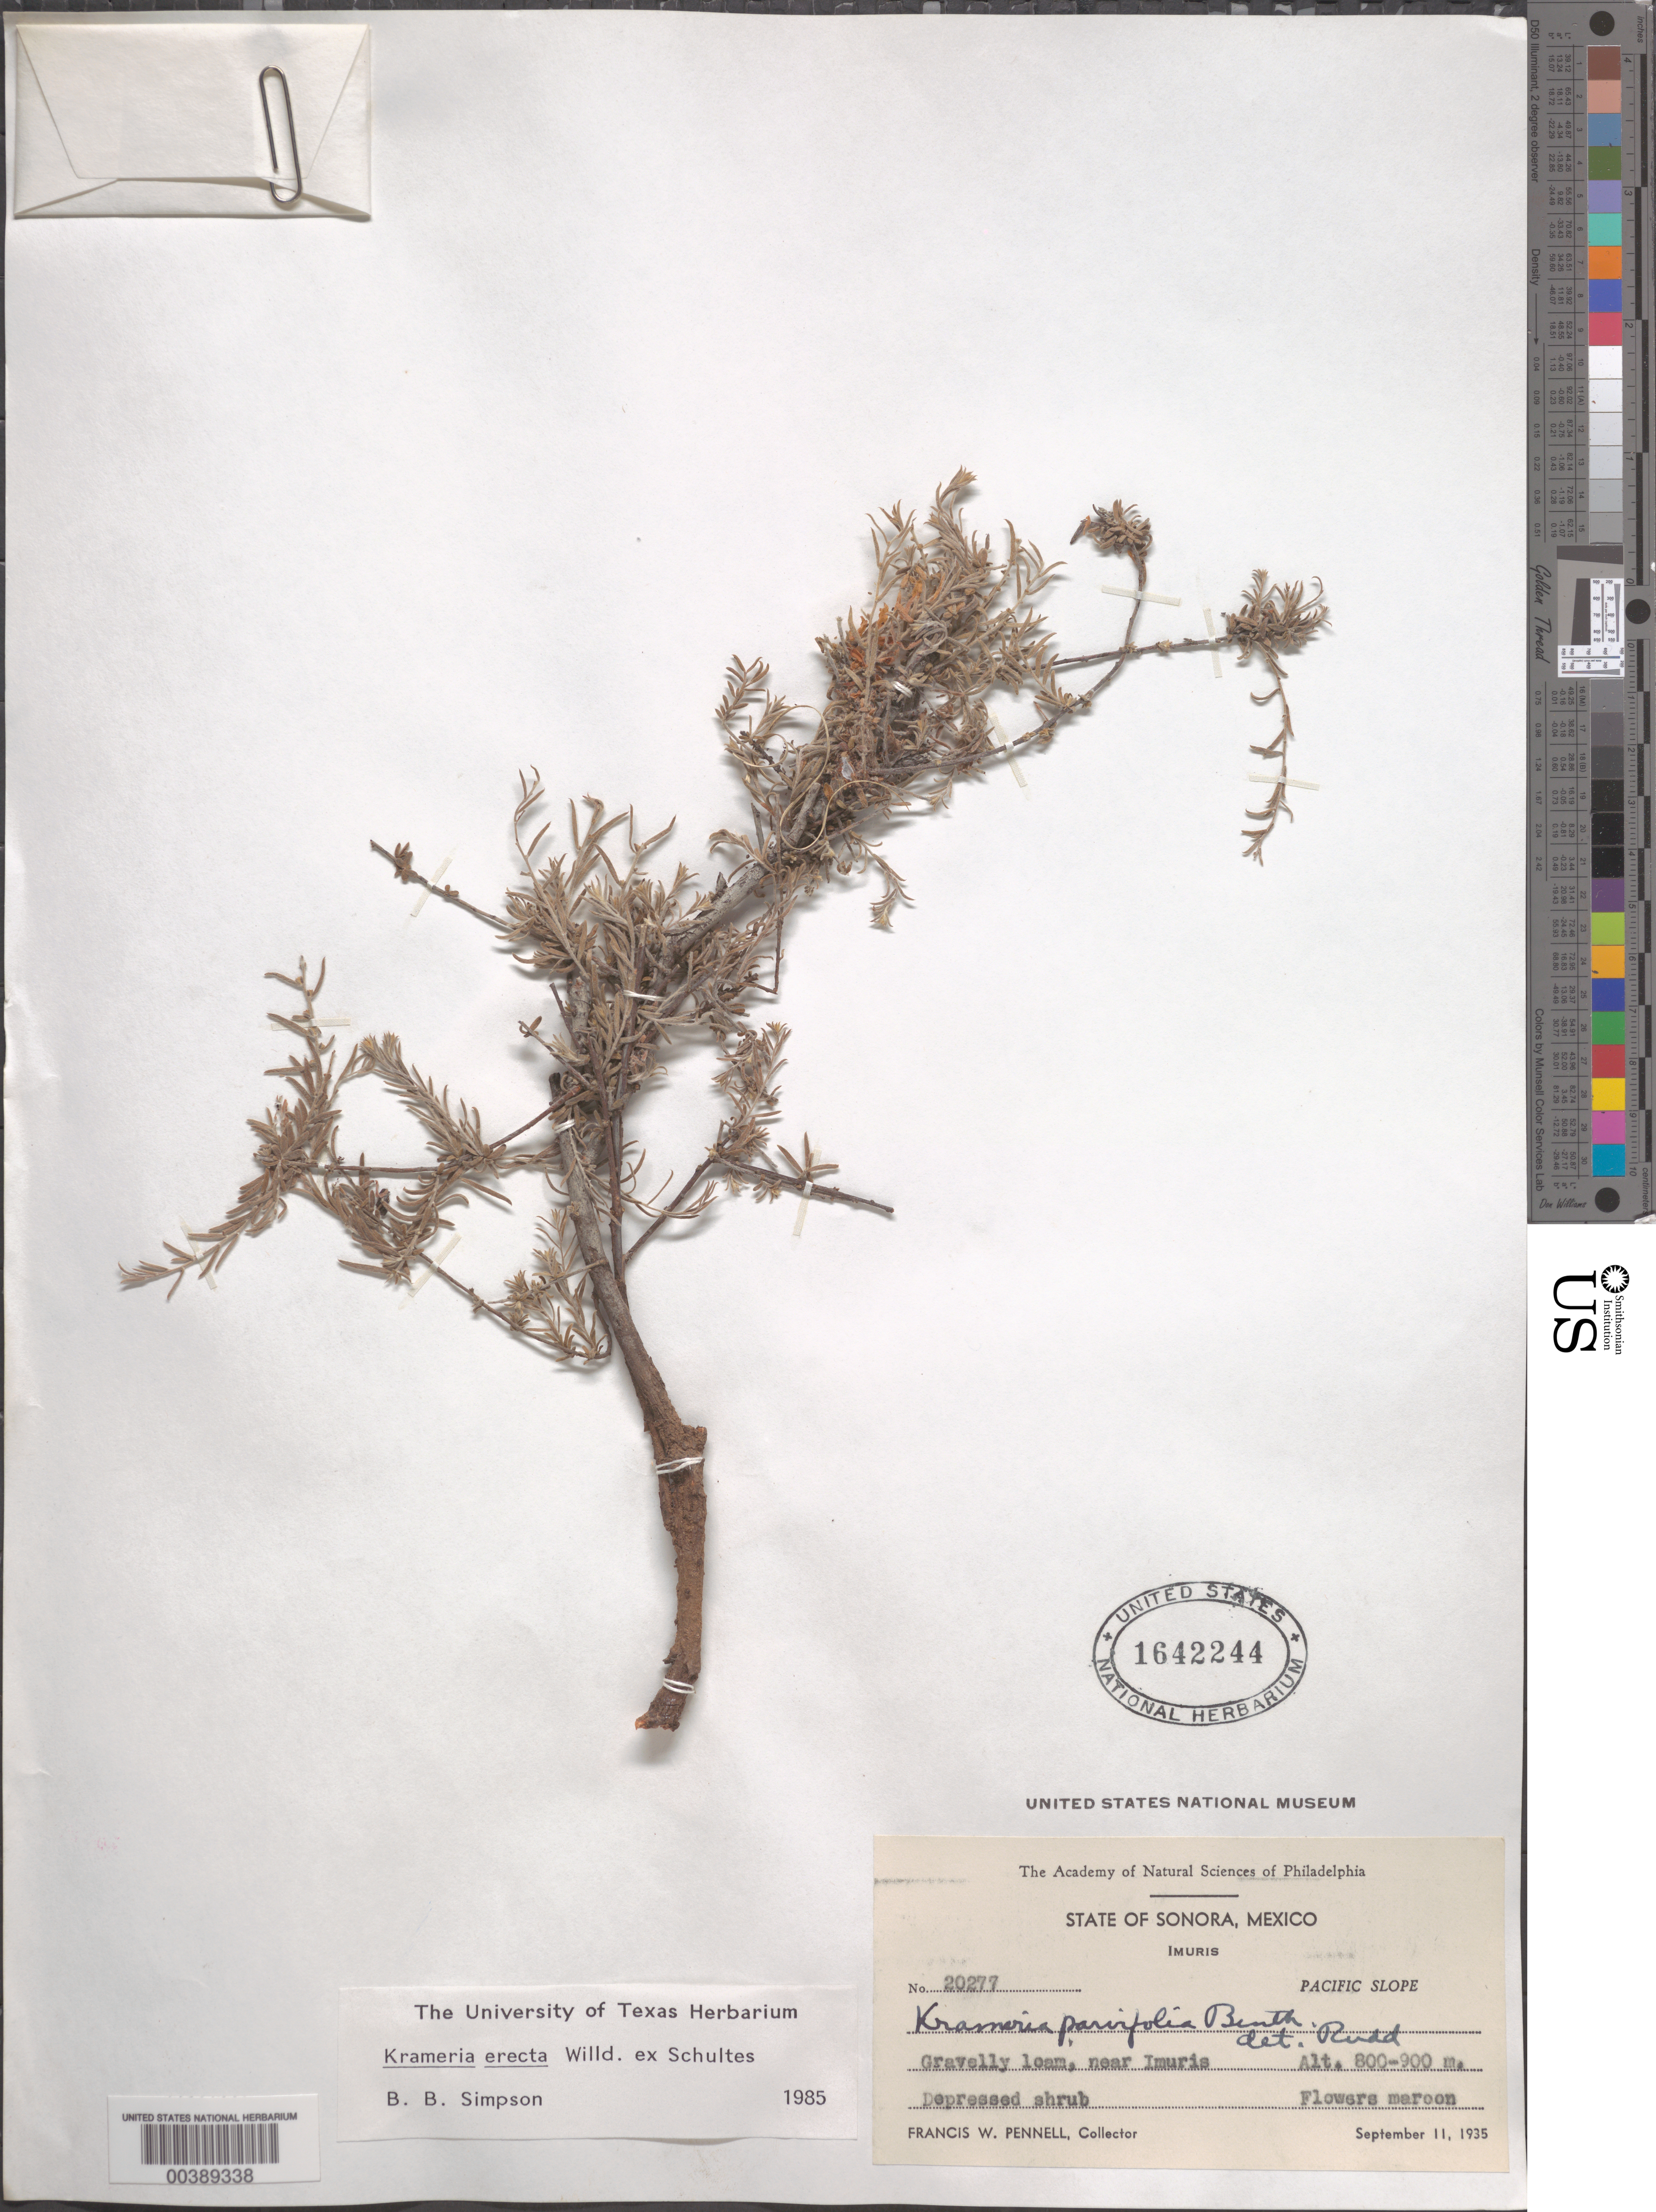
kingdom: Plantae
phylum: Tracheophyta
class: Magnoliopsida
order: Zygophyllales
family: Krameriaceae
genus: Krameria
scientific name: Krameria erecta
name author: Willd. ex Schult.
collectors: F. W. Pennell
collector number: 20277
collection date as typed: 11 Sep 1935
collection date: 1935-09-11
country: Mexico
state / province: Sonora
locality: Near imuris; pacific slope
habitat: Gravelly loam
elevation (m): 800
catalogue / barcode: US 1642244